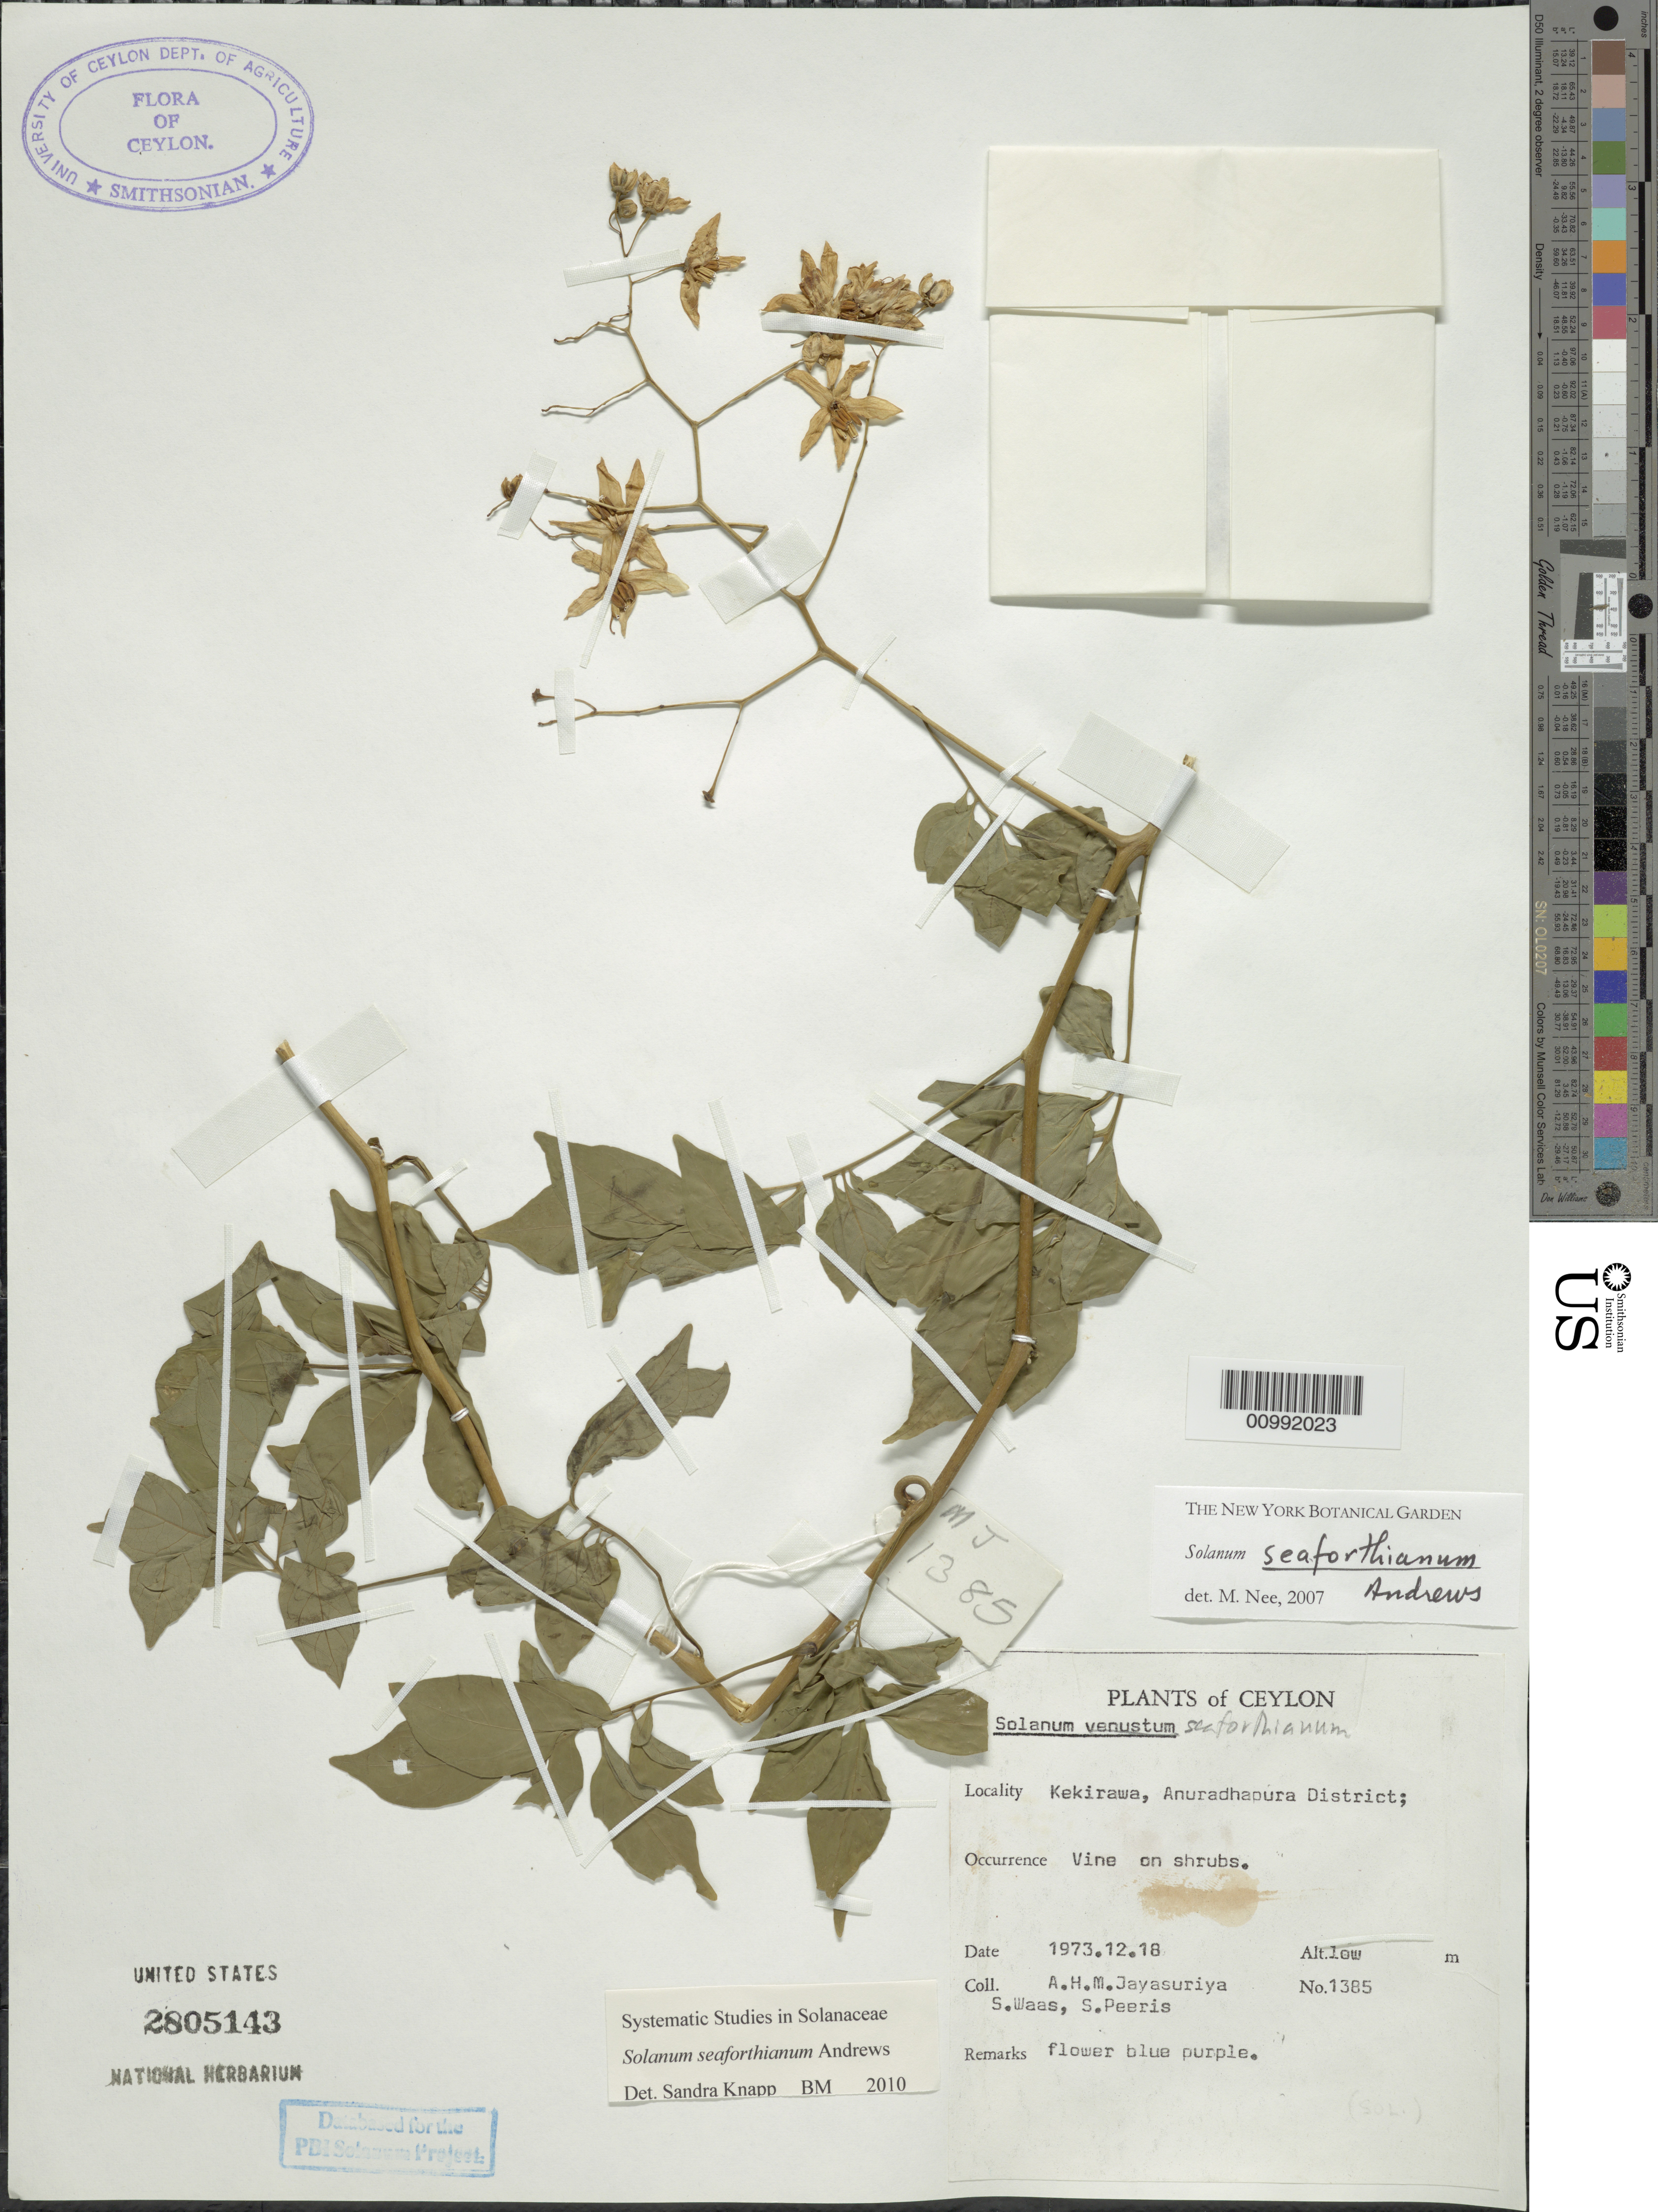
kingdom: Plantae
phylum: Tracheophyta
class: Magnoliopsida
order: Solanales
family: Solanaceae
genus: Solanum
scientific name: Solanum seaforthianum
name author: Andrews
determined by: Knapp, S. D.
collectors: A. H. Jayasuriya, S. Waas & S. Peeris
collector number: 1385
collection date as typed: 18 Dec 1973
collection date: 1973-12-18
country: Sri Lanka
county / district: Anuradhapura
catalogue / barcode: US 2805143